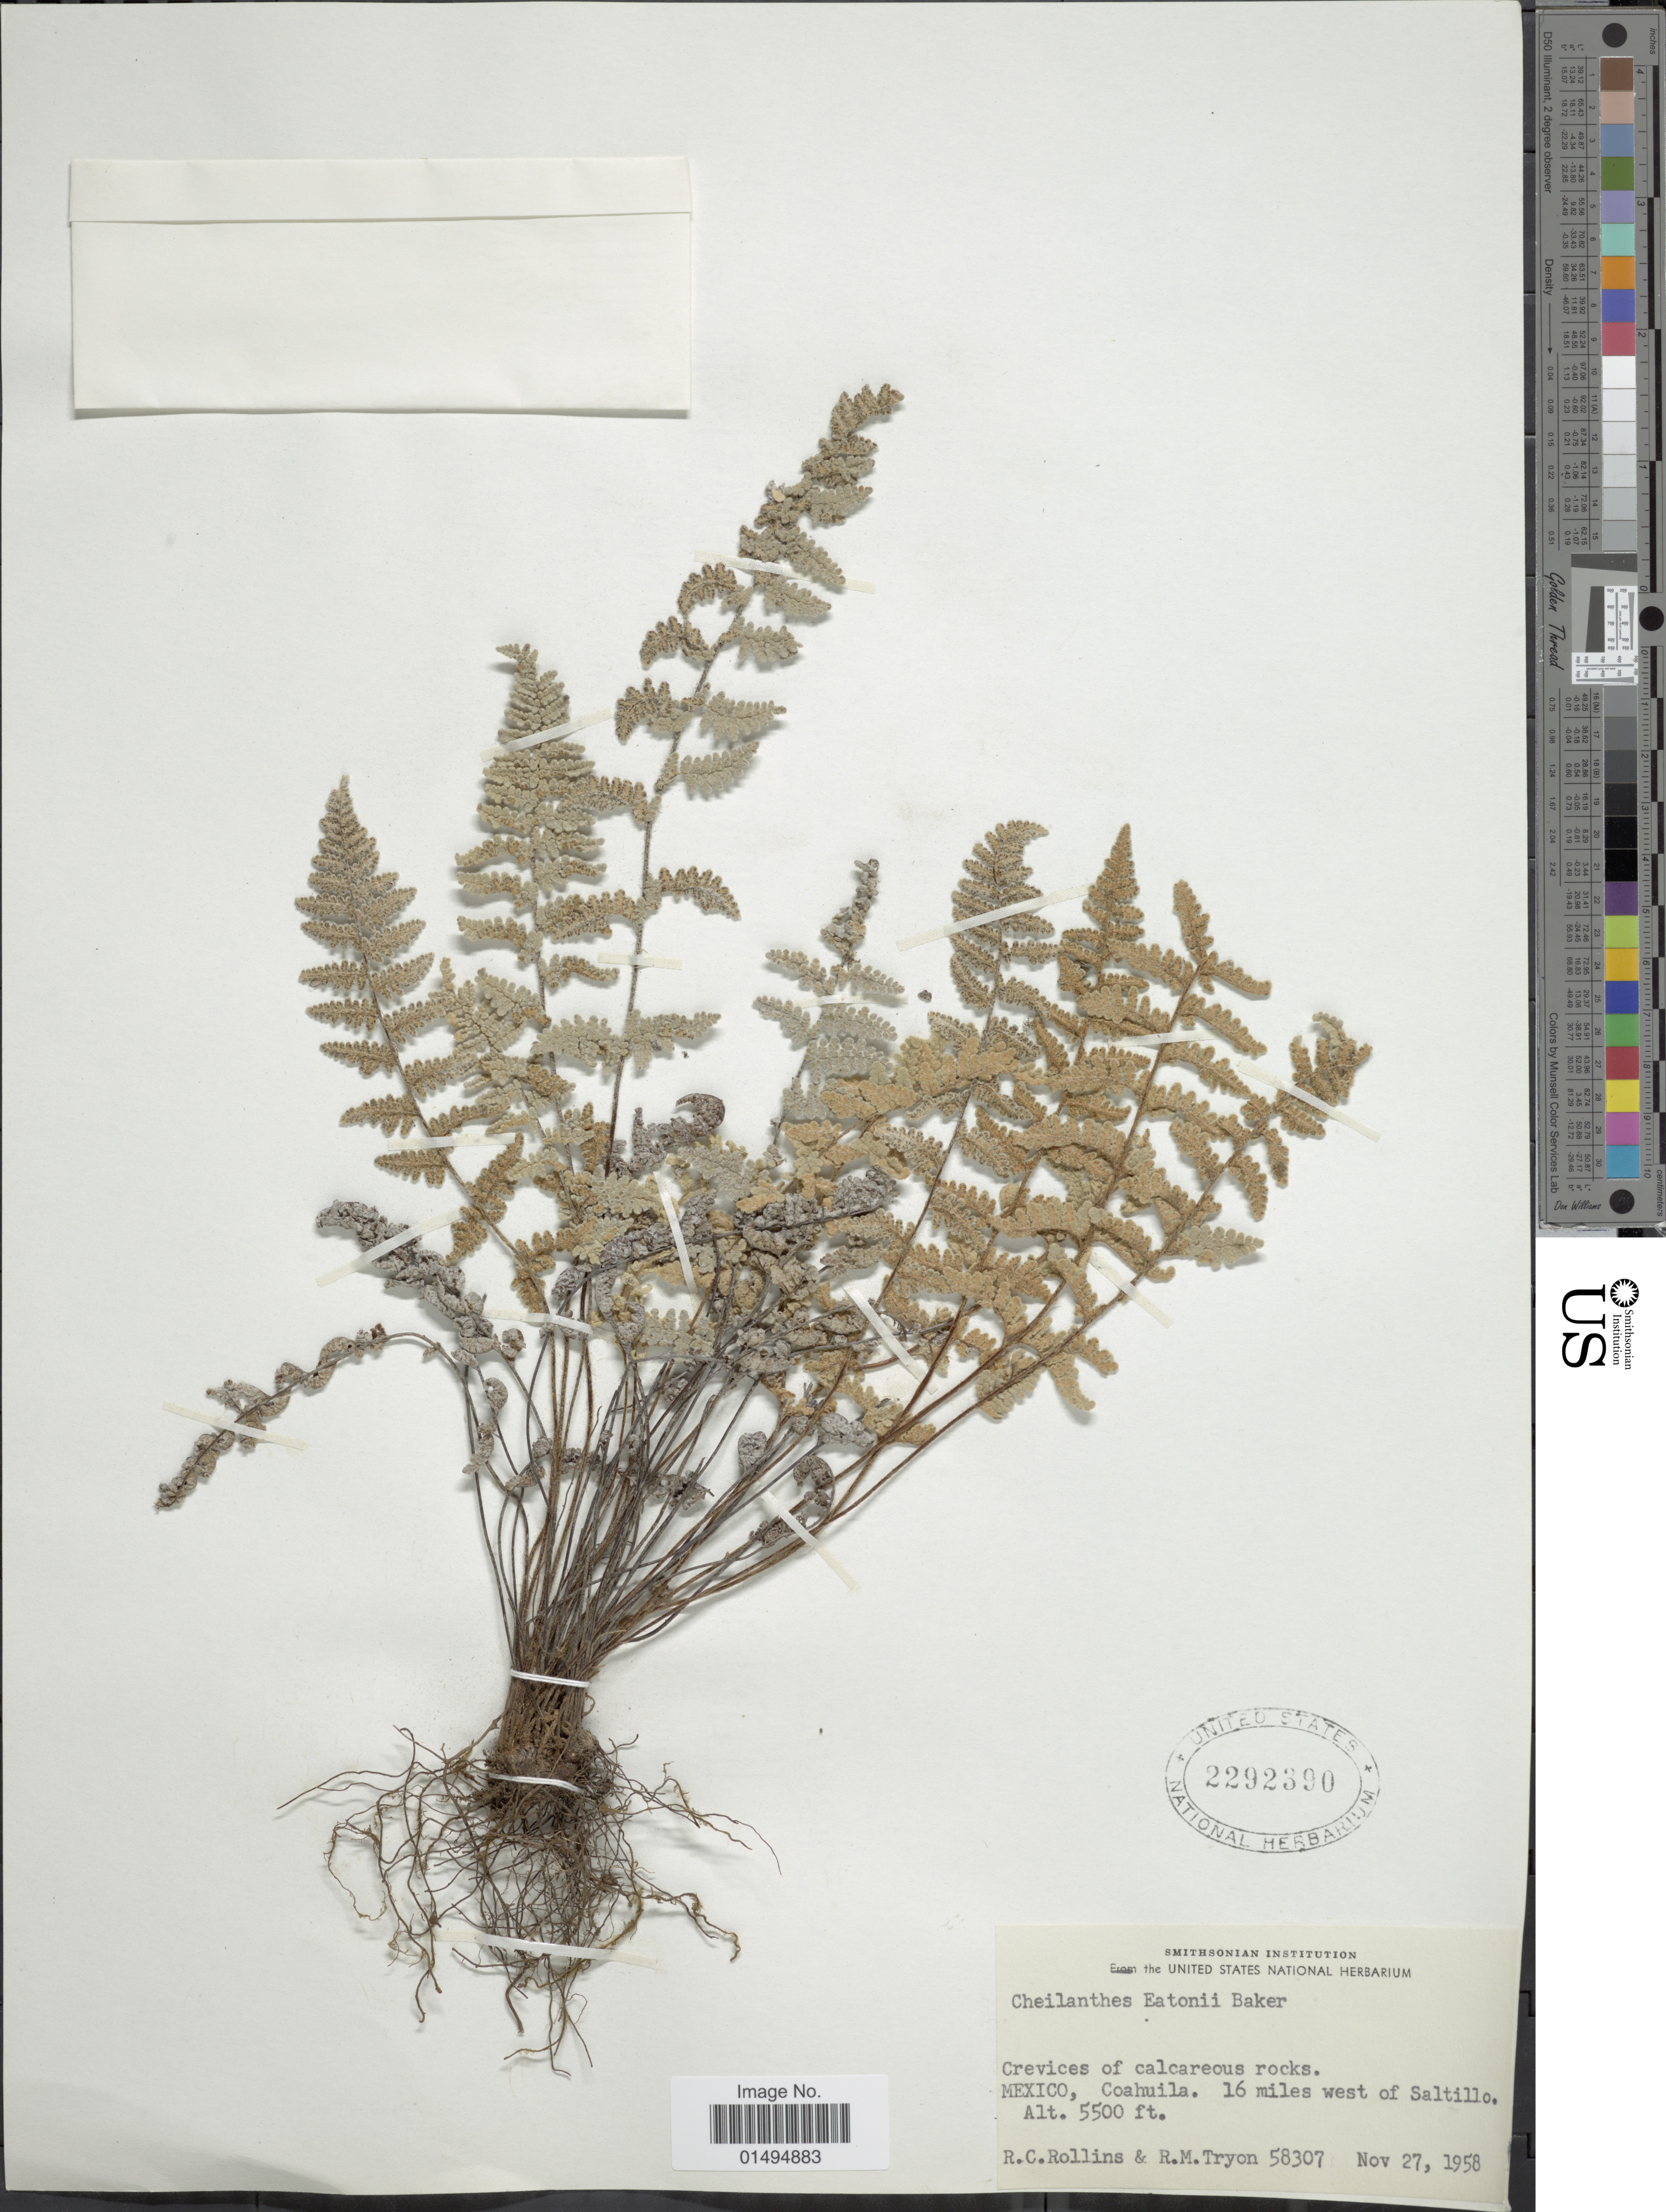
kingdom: Plantae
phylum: Tracheophyta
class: Polypodiopsida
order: Polypodiales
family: Pteridaceae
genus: Myriopteris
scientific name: Myriopteris rufa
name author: Fée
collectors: R. C. Rollins & R. M. Tryon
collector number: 58307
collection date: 1958-11-27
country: Mexico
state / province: Coahuila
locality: Crevices of calcaareous rocks, 16 miles west of Saltillo, Coahuila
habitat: crevice of calcareous rocks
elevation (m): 1676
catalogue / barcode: US 2292390